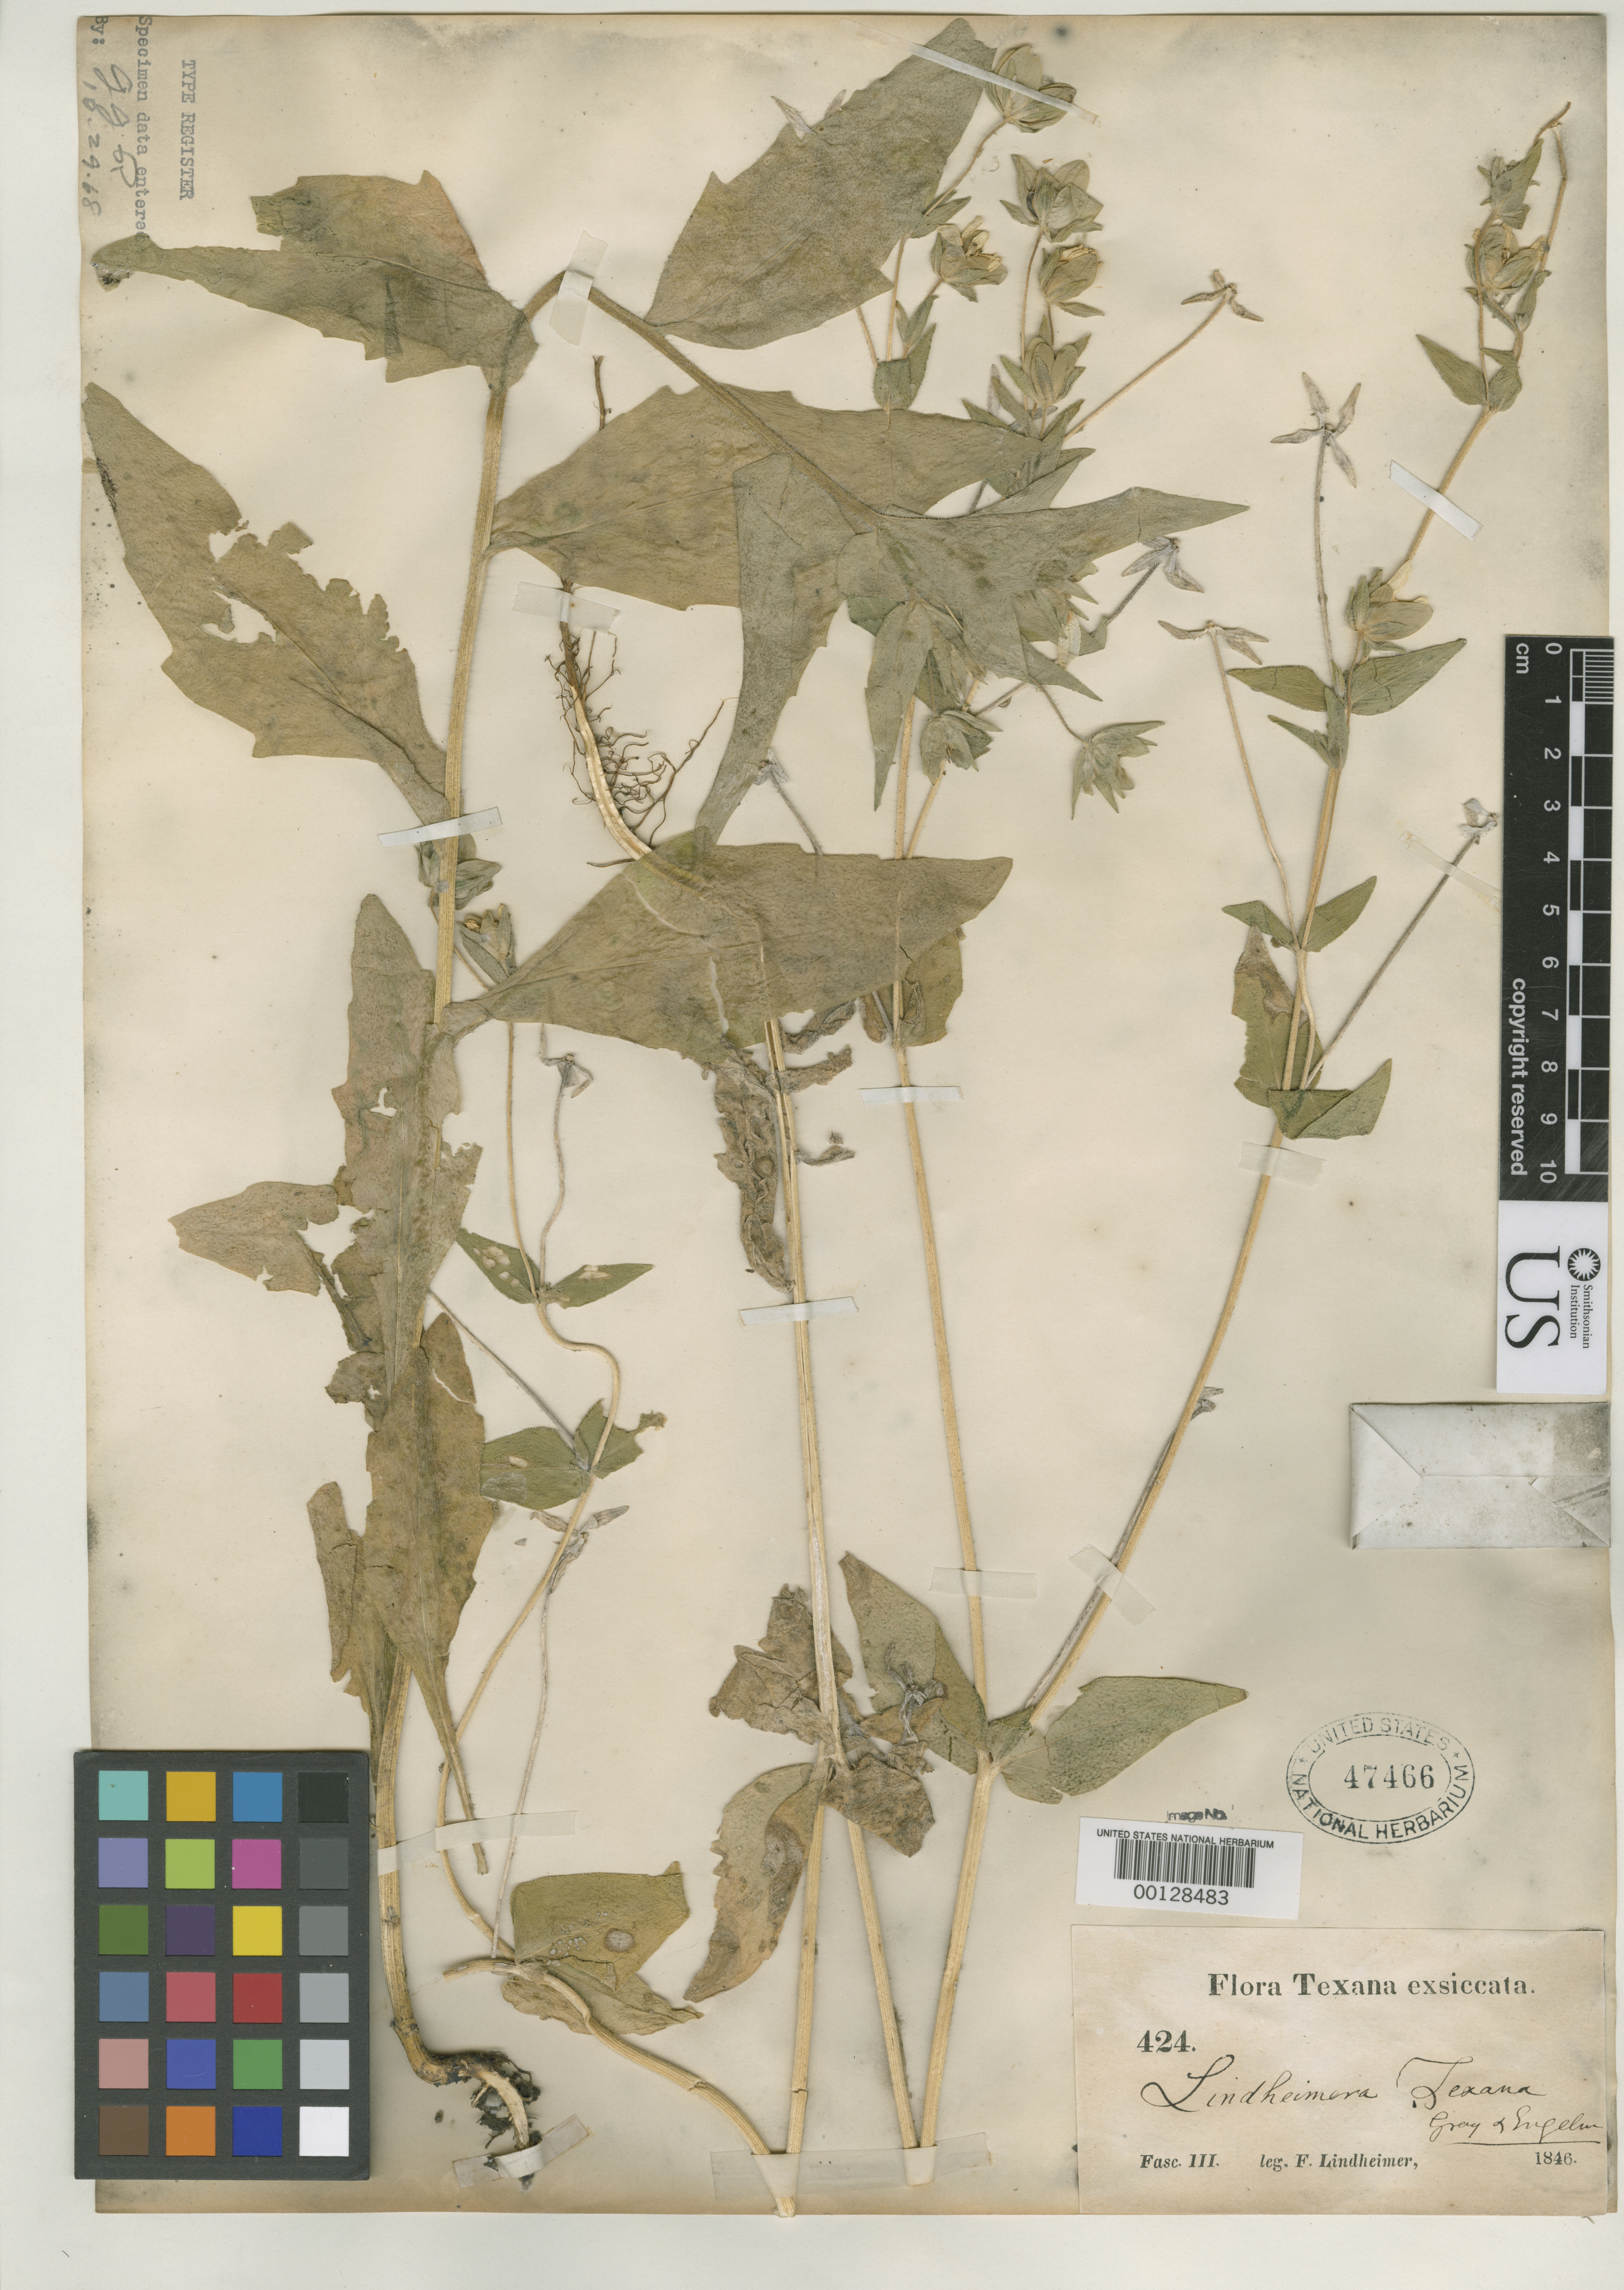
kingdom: Plantae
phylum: Tracheophyta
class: Magnoliopsida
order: Asterales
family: Asteraceae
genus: Lindheimera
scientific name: Lindheimera texana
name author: A. Gray & Engelm. in A. Gray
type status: Isosyntype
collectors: F. J. Lindheimer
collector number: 424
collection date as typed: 1846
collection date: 1846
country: United States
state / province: Texas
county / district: Comal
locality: New Braunfels.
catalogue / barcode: US 47466